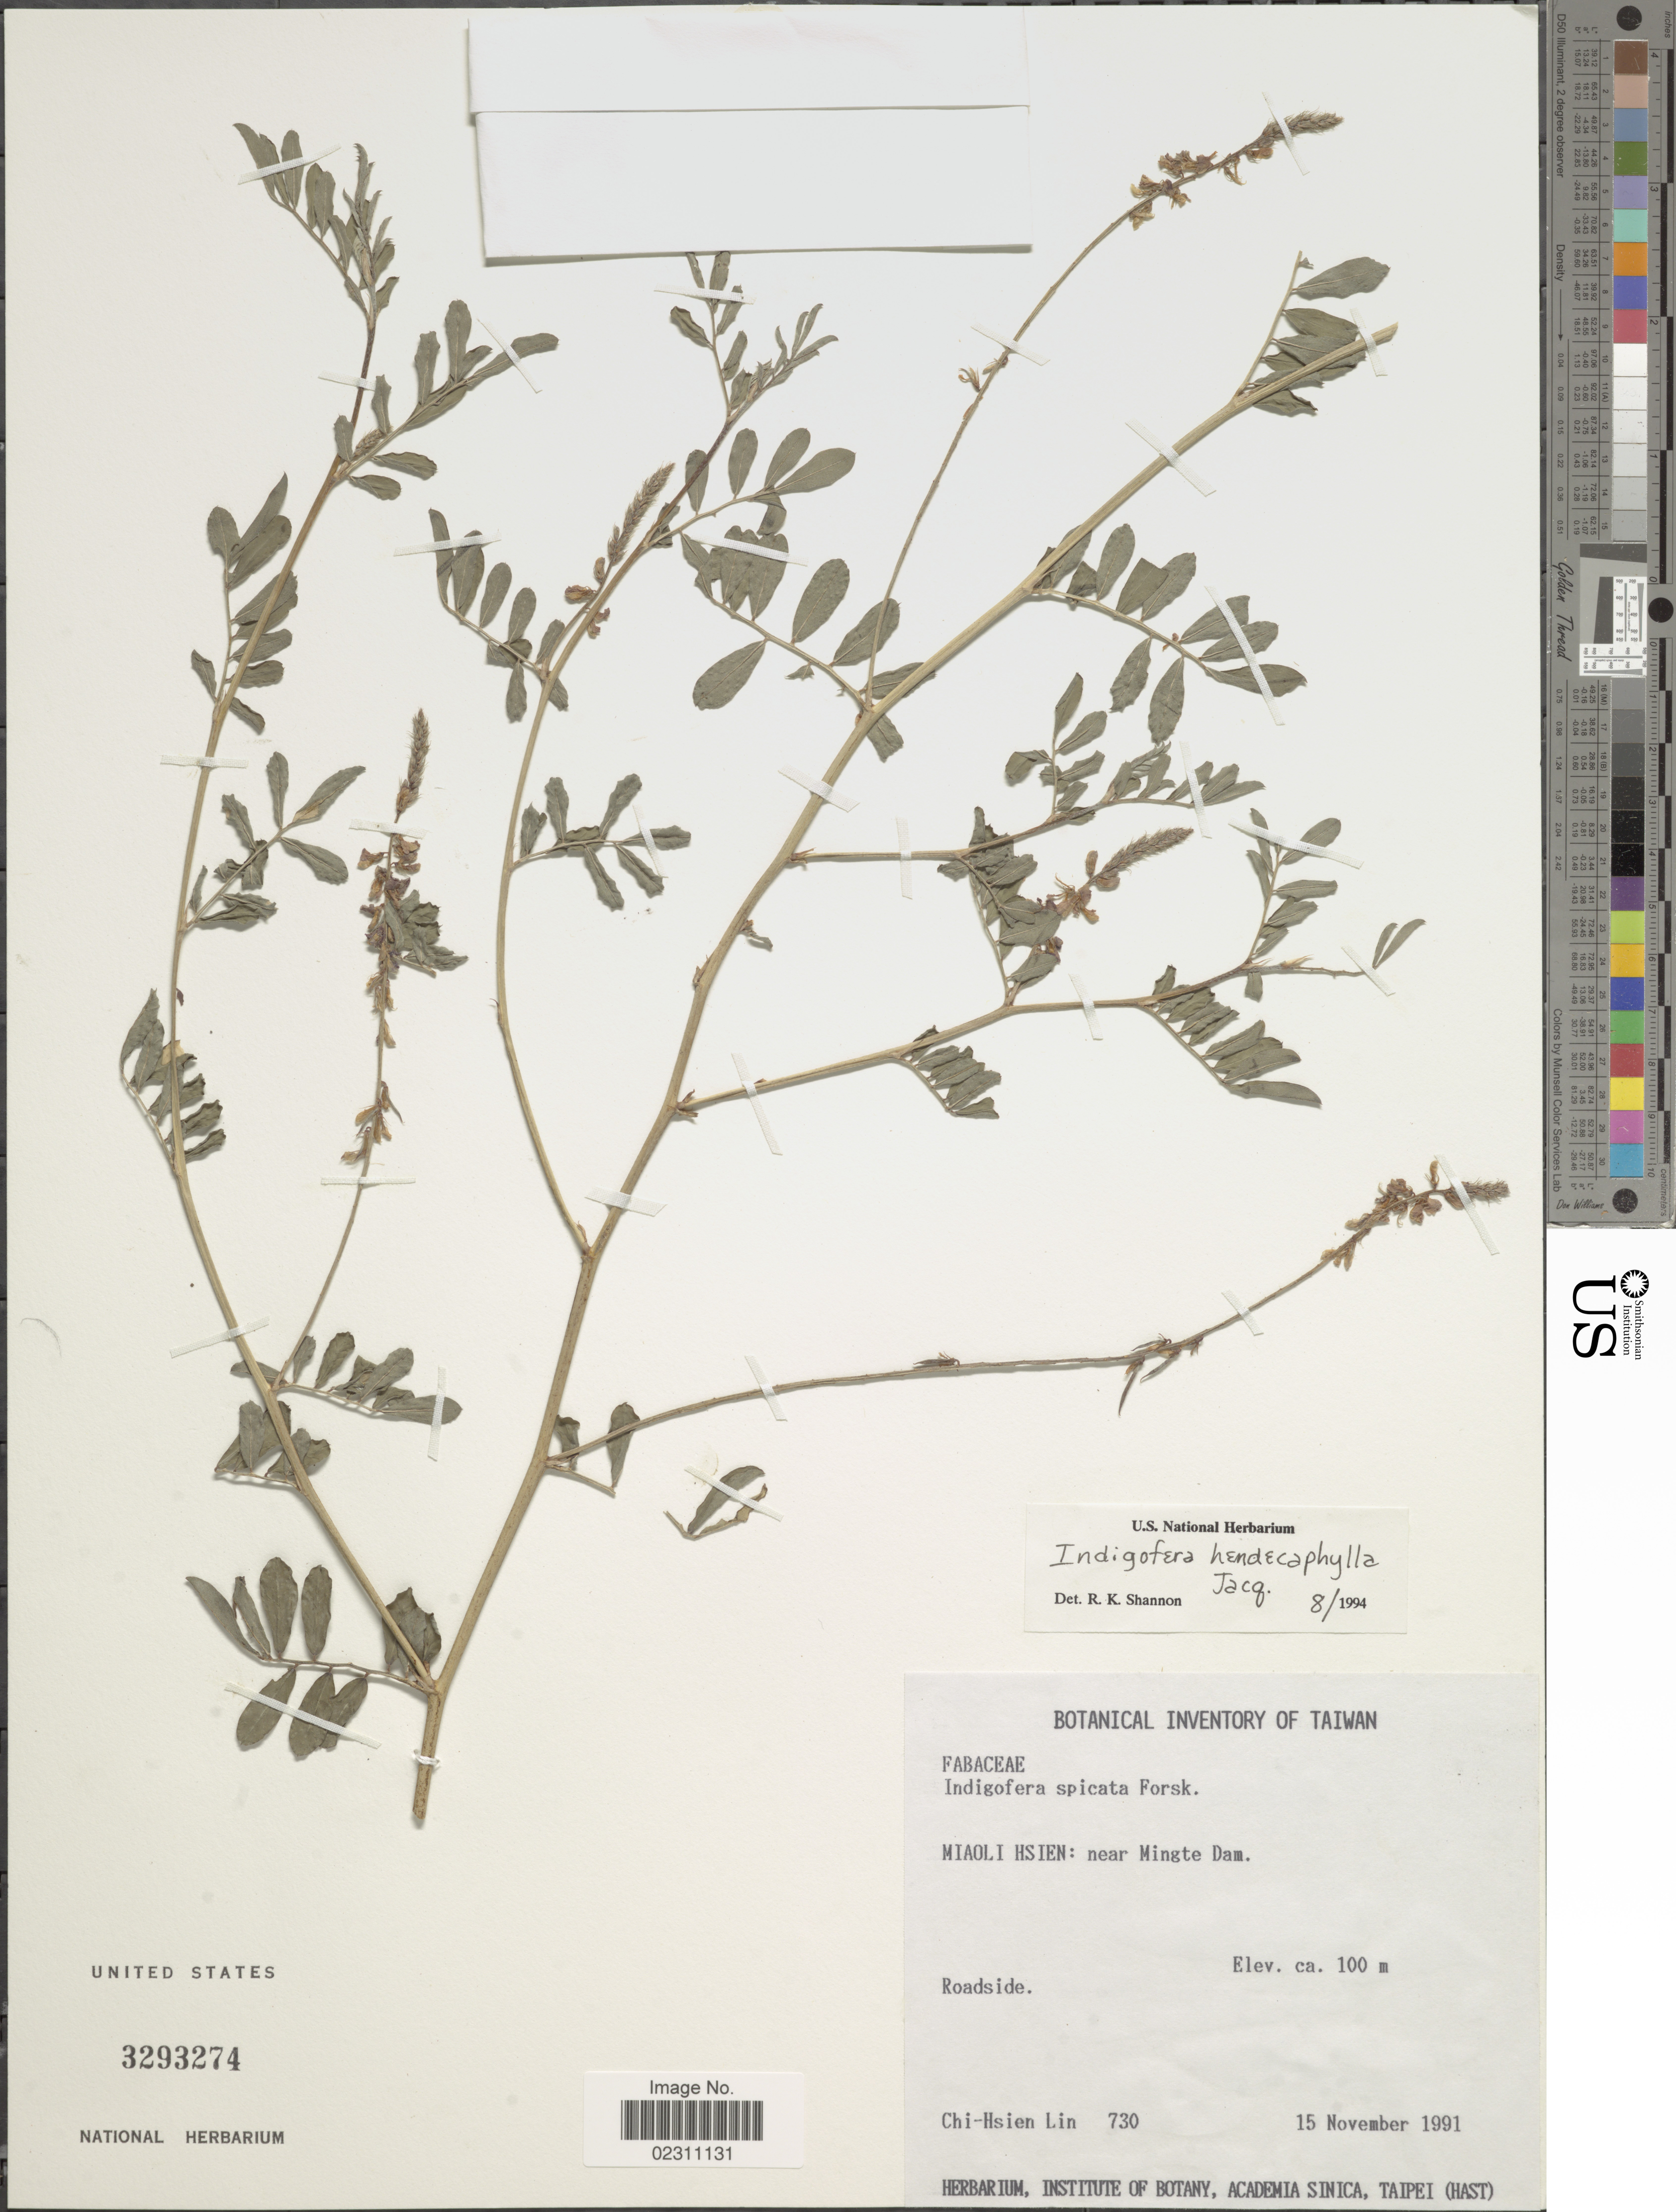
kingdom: Plantae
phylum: Tracheophyta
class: Magnoliopsida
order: Fabales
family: Fabaceae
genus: Indigofera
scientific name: Indigofera hendecaphylla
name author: Jacq.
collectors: C. Lin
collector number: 730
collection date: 1991-11-15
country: Taiwan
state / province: Miaoli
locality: Miaoli Hsien, near Mingte Dam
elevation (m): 100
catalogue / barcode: US 3293274